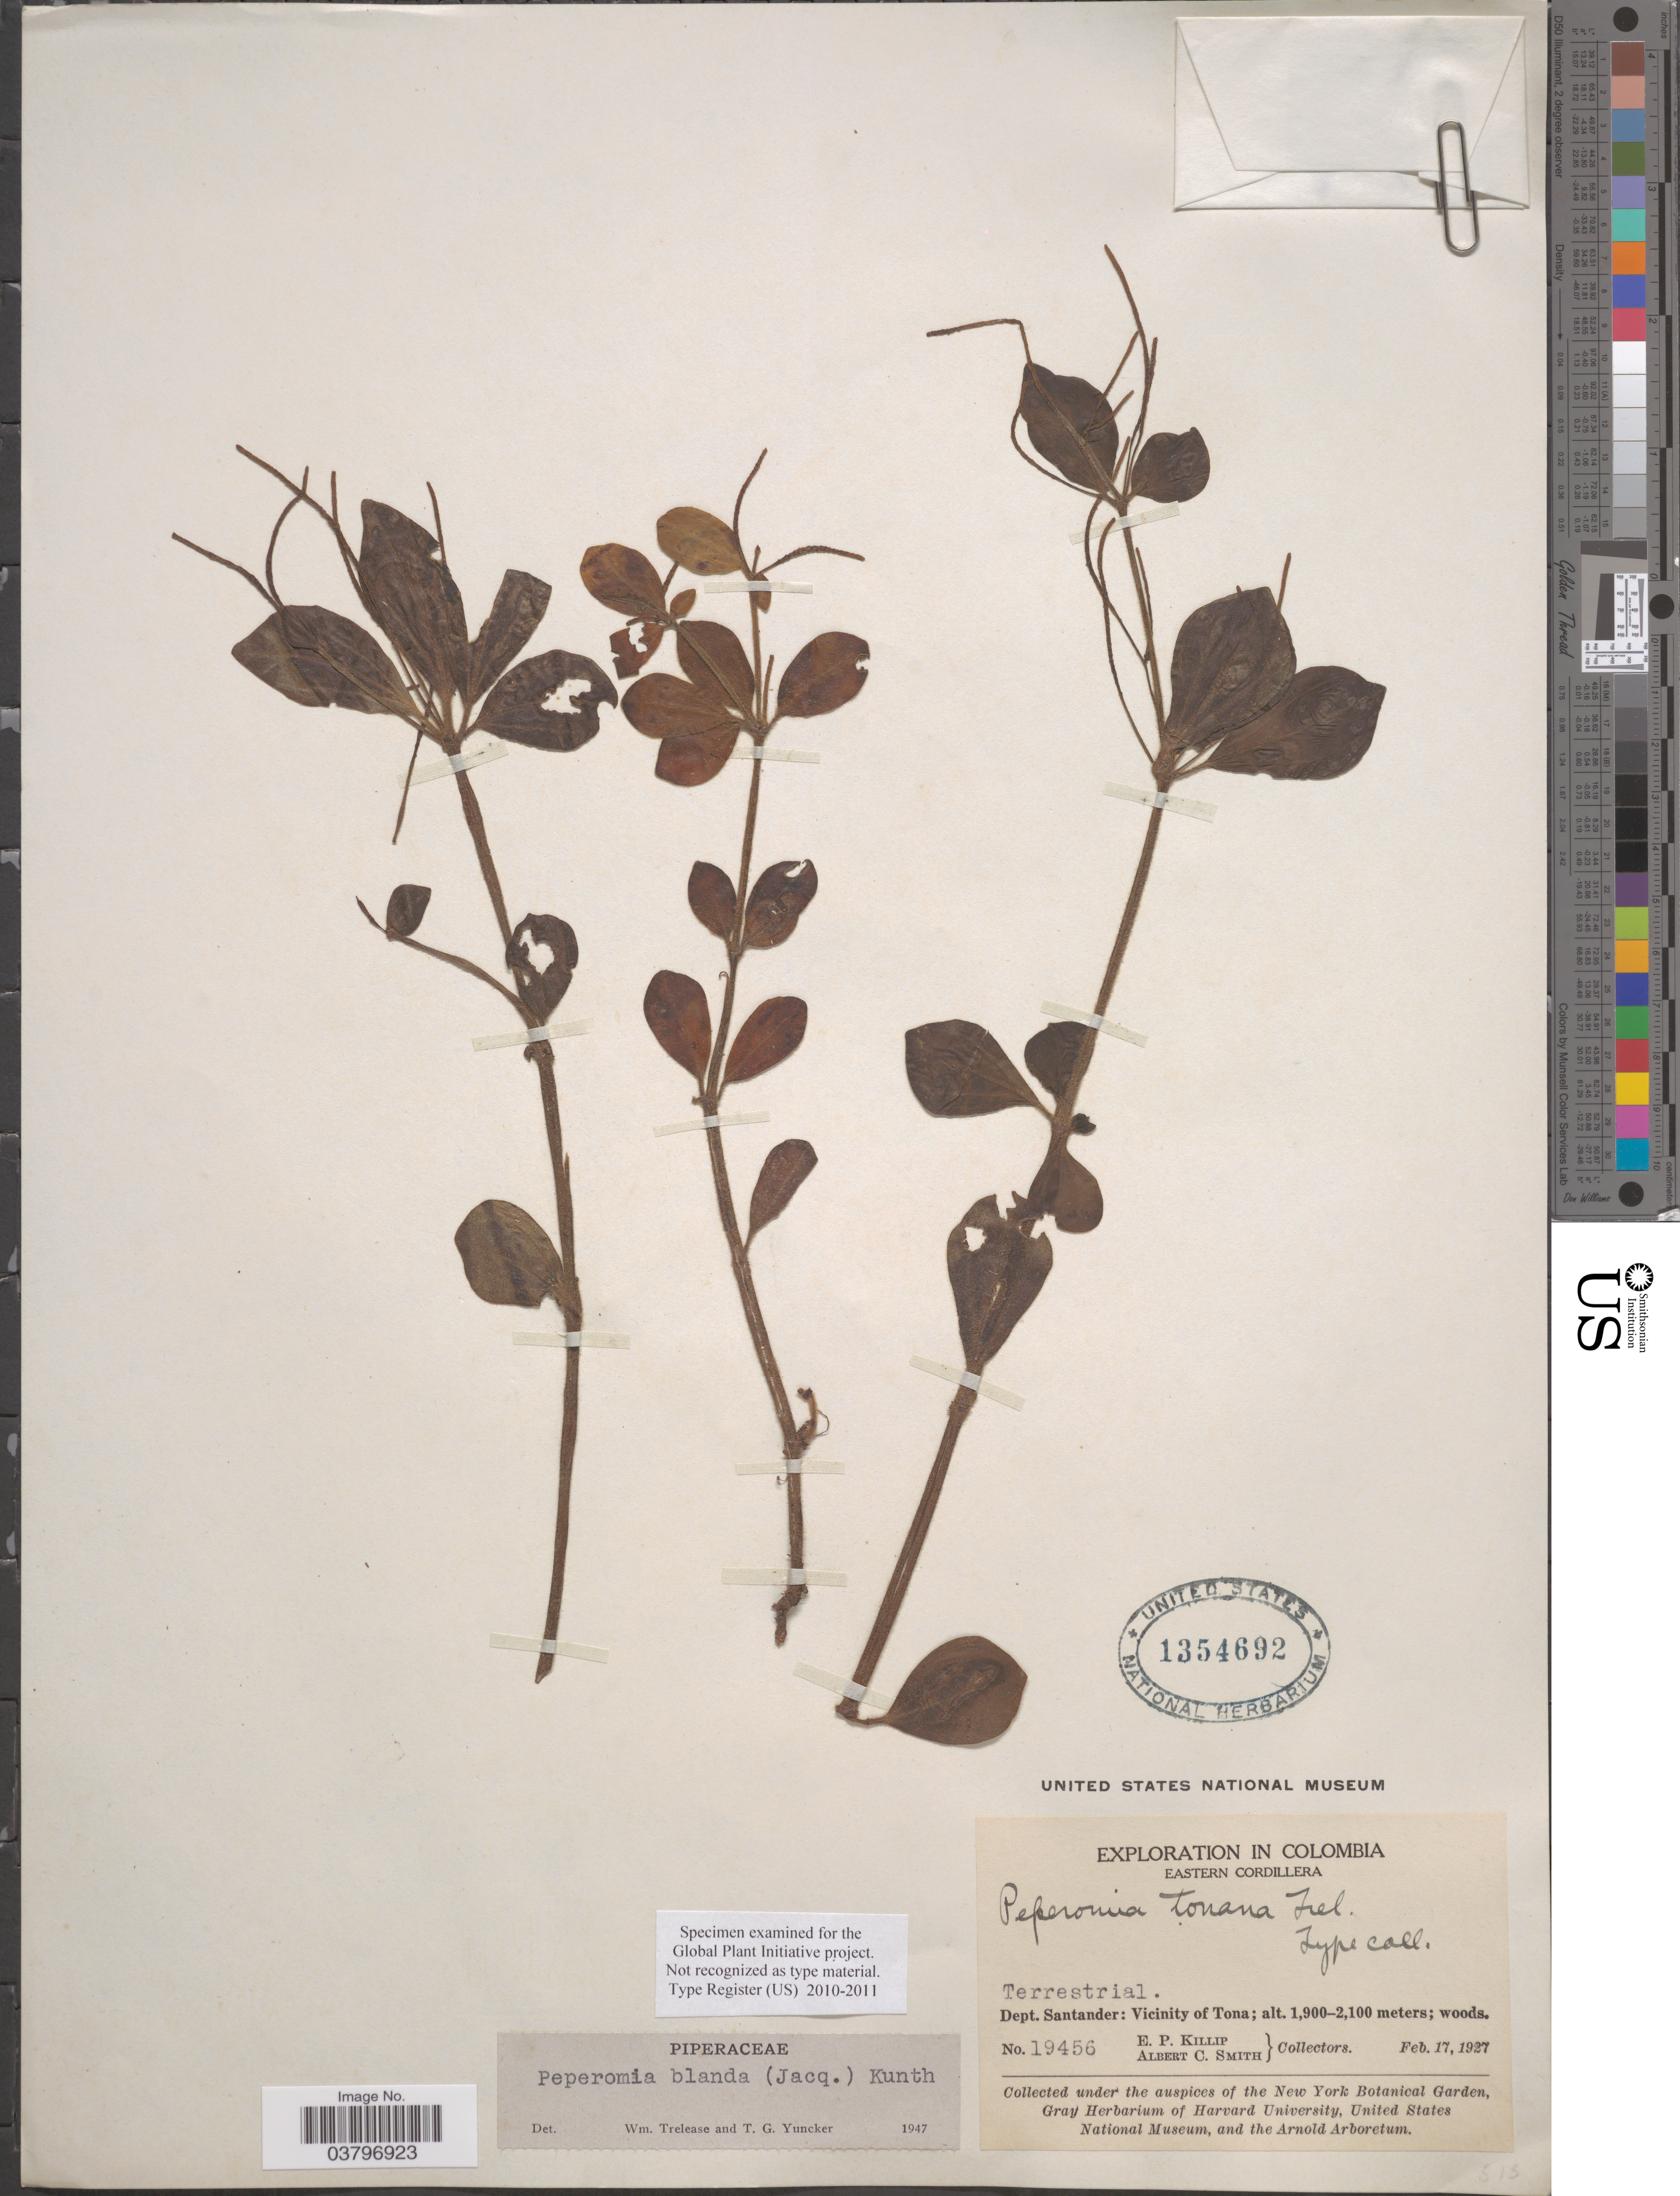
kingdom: Plantae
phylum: Tracheophyta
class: Magnoliopsida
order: Piperales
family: Piperaceae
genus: Peperomia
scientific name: Peperomia blanda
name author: (Jacq.) Kunth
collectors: E. P. Killip & A. C. Smith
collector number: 19456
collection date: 1927-02-17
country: Colombia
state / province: Santander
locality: Eastern Cordillera. Dept. Santander: Vicinity of Tona.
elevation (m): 1900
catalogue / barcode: US 1354692